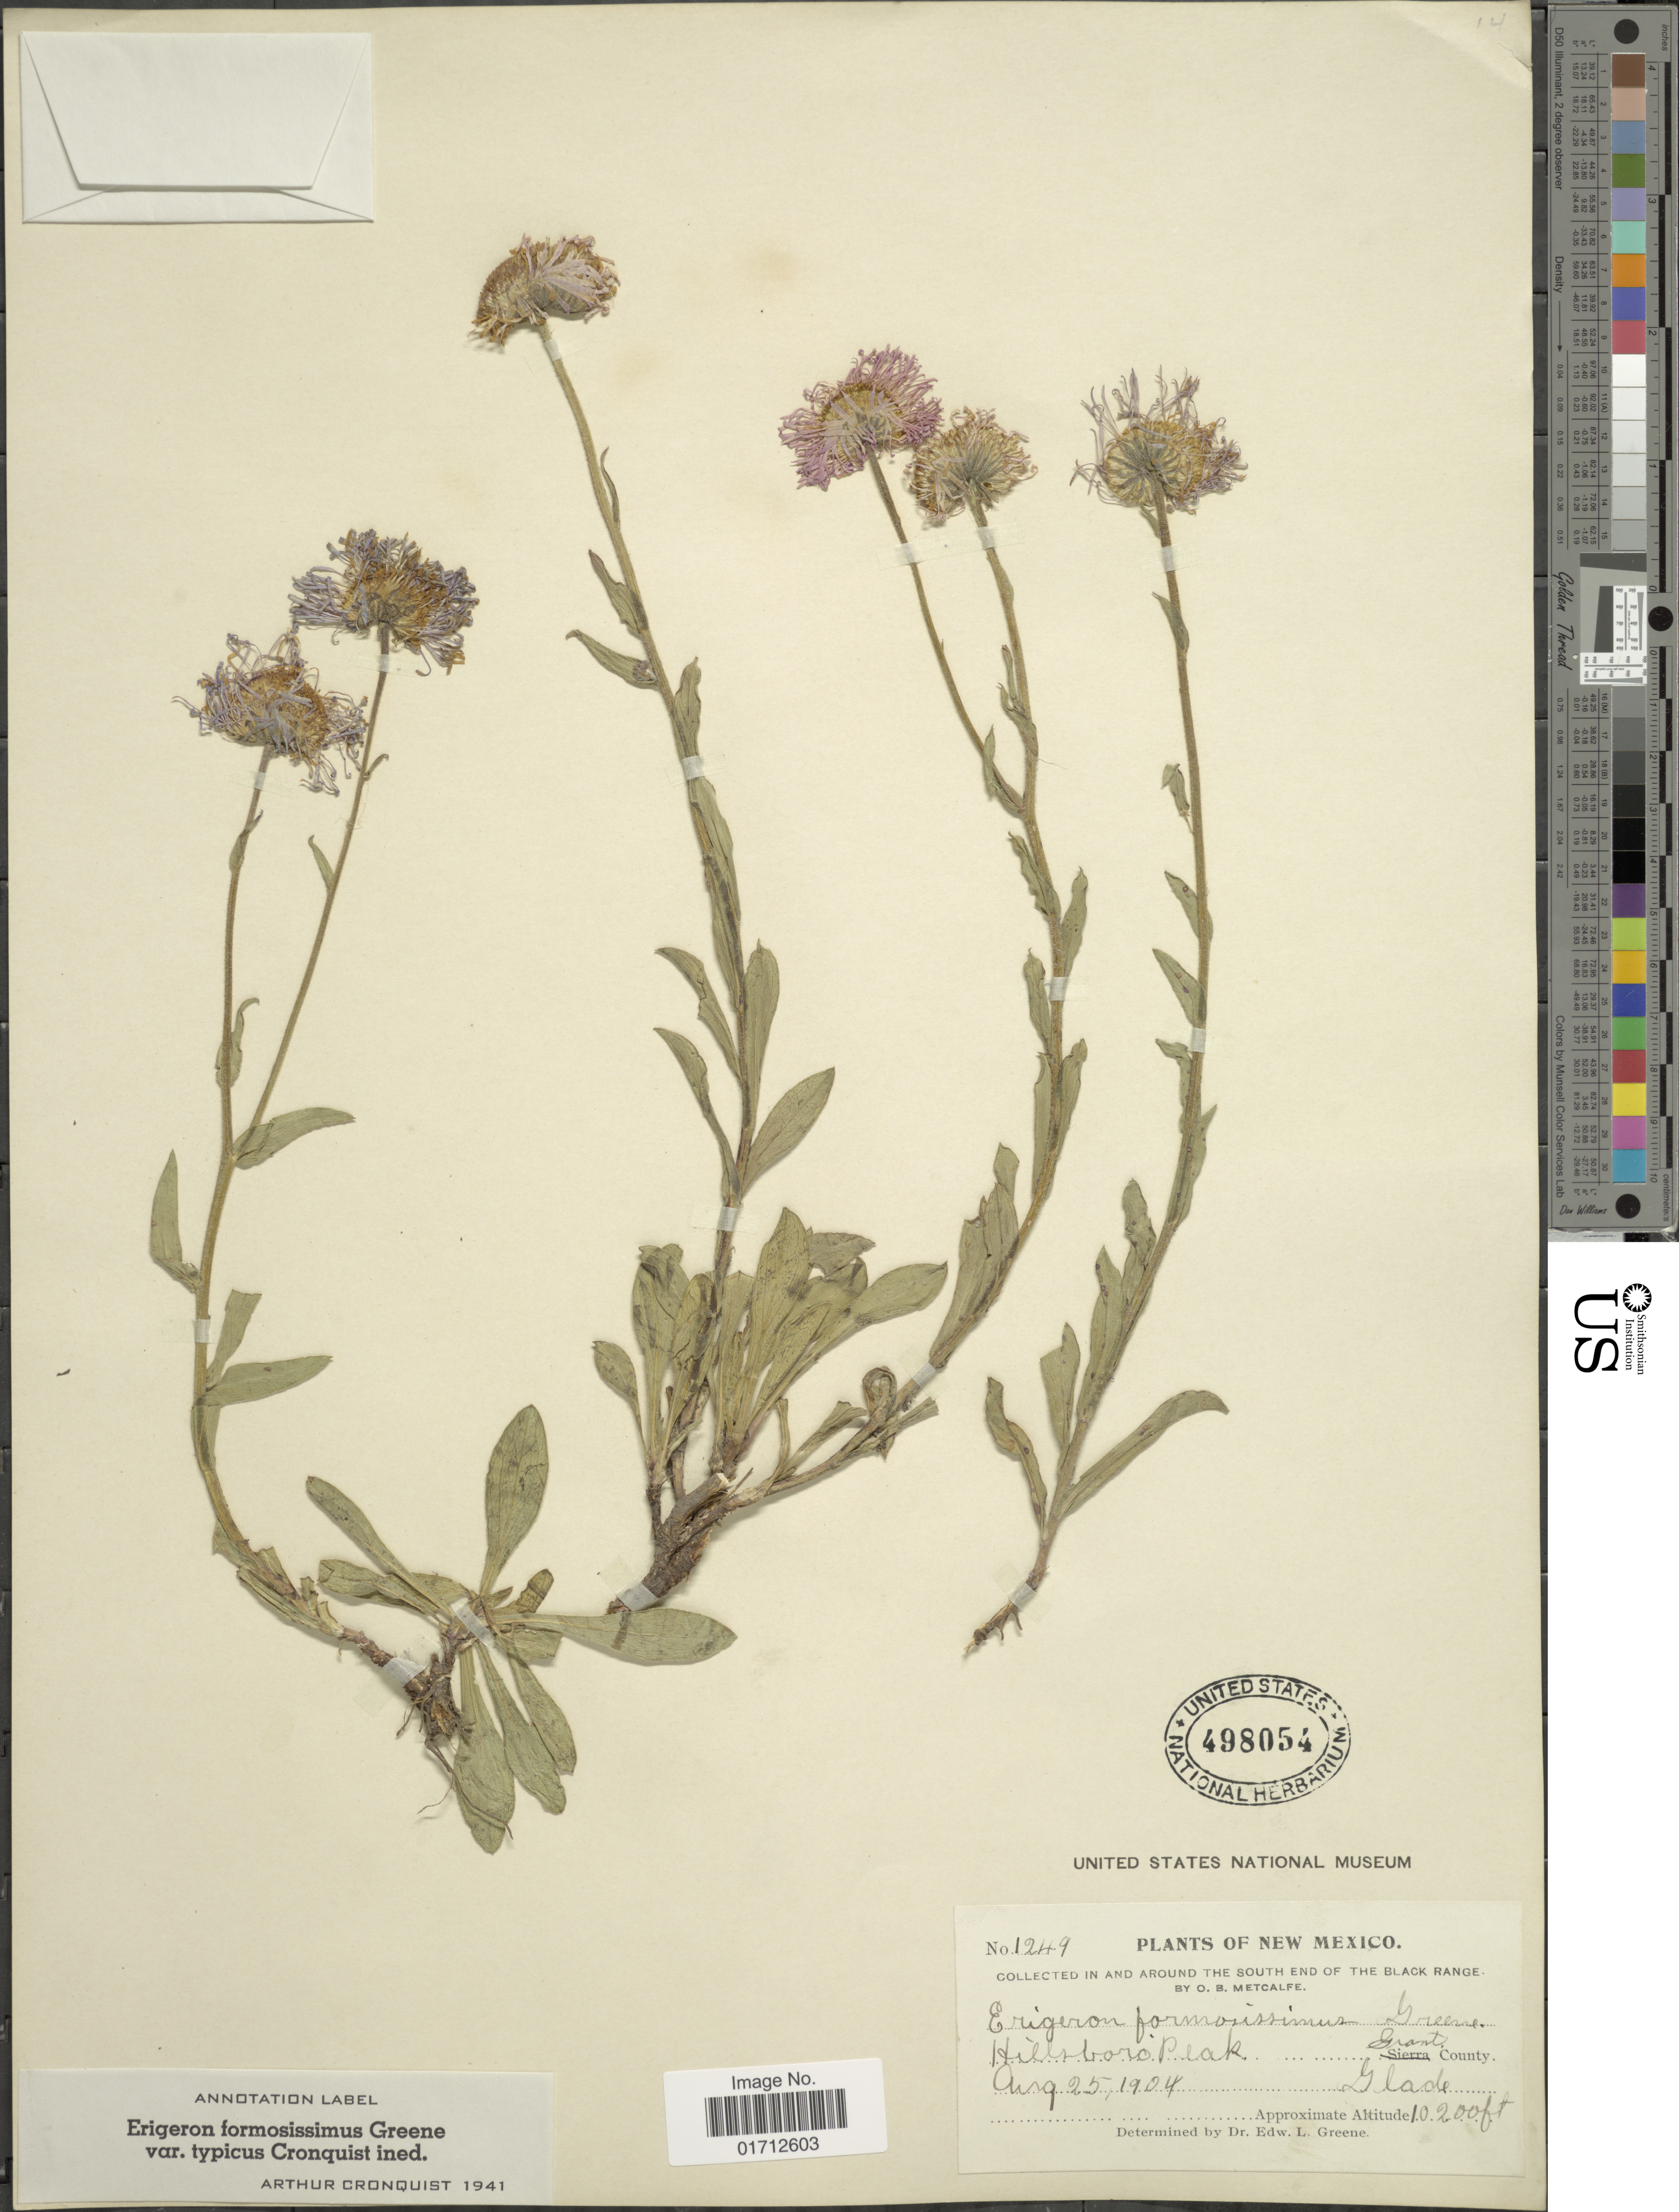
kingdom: Plantae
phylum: Tracheophyta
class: Magnoliopsida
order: Asterales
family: Asteraceae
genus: Erigeron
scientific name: Erigeron formosissimus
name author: Greene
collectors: O. Metcalf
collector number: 1249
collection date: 1904-08-25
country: United States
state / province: New Mexico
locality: Grant County, in and around the south end of The Black Range, Glade. Hillsboro Peak.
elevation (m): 3109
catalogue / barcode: US 498054